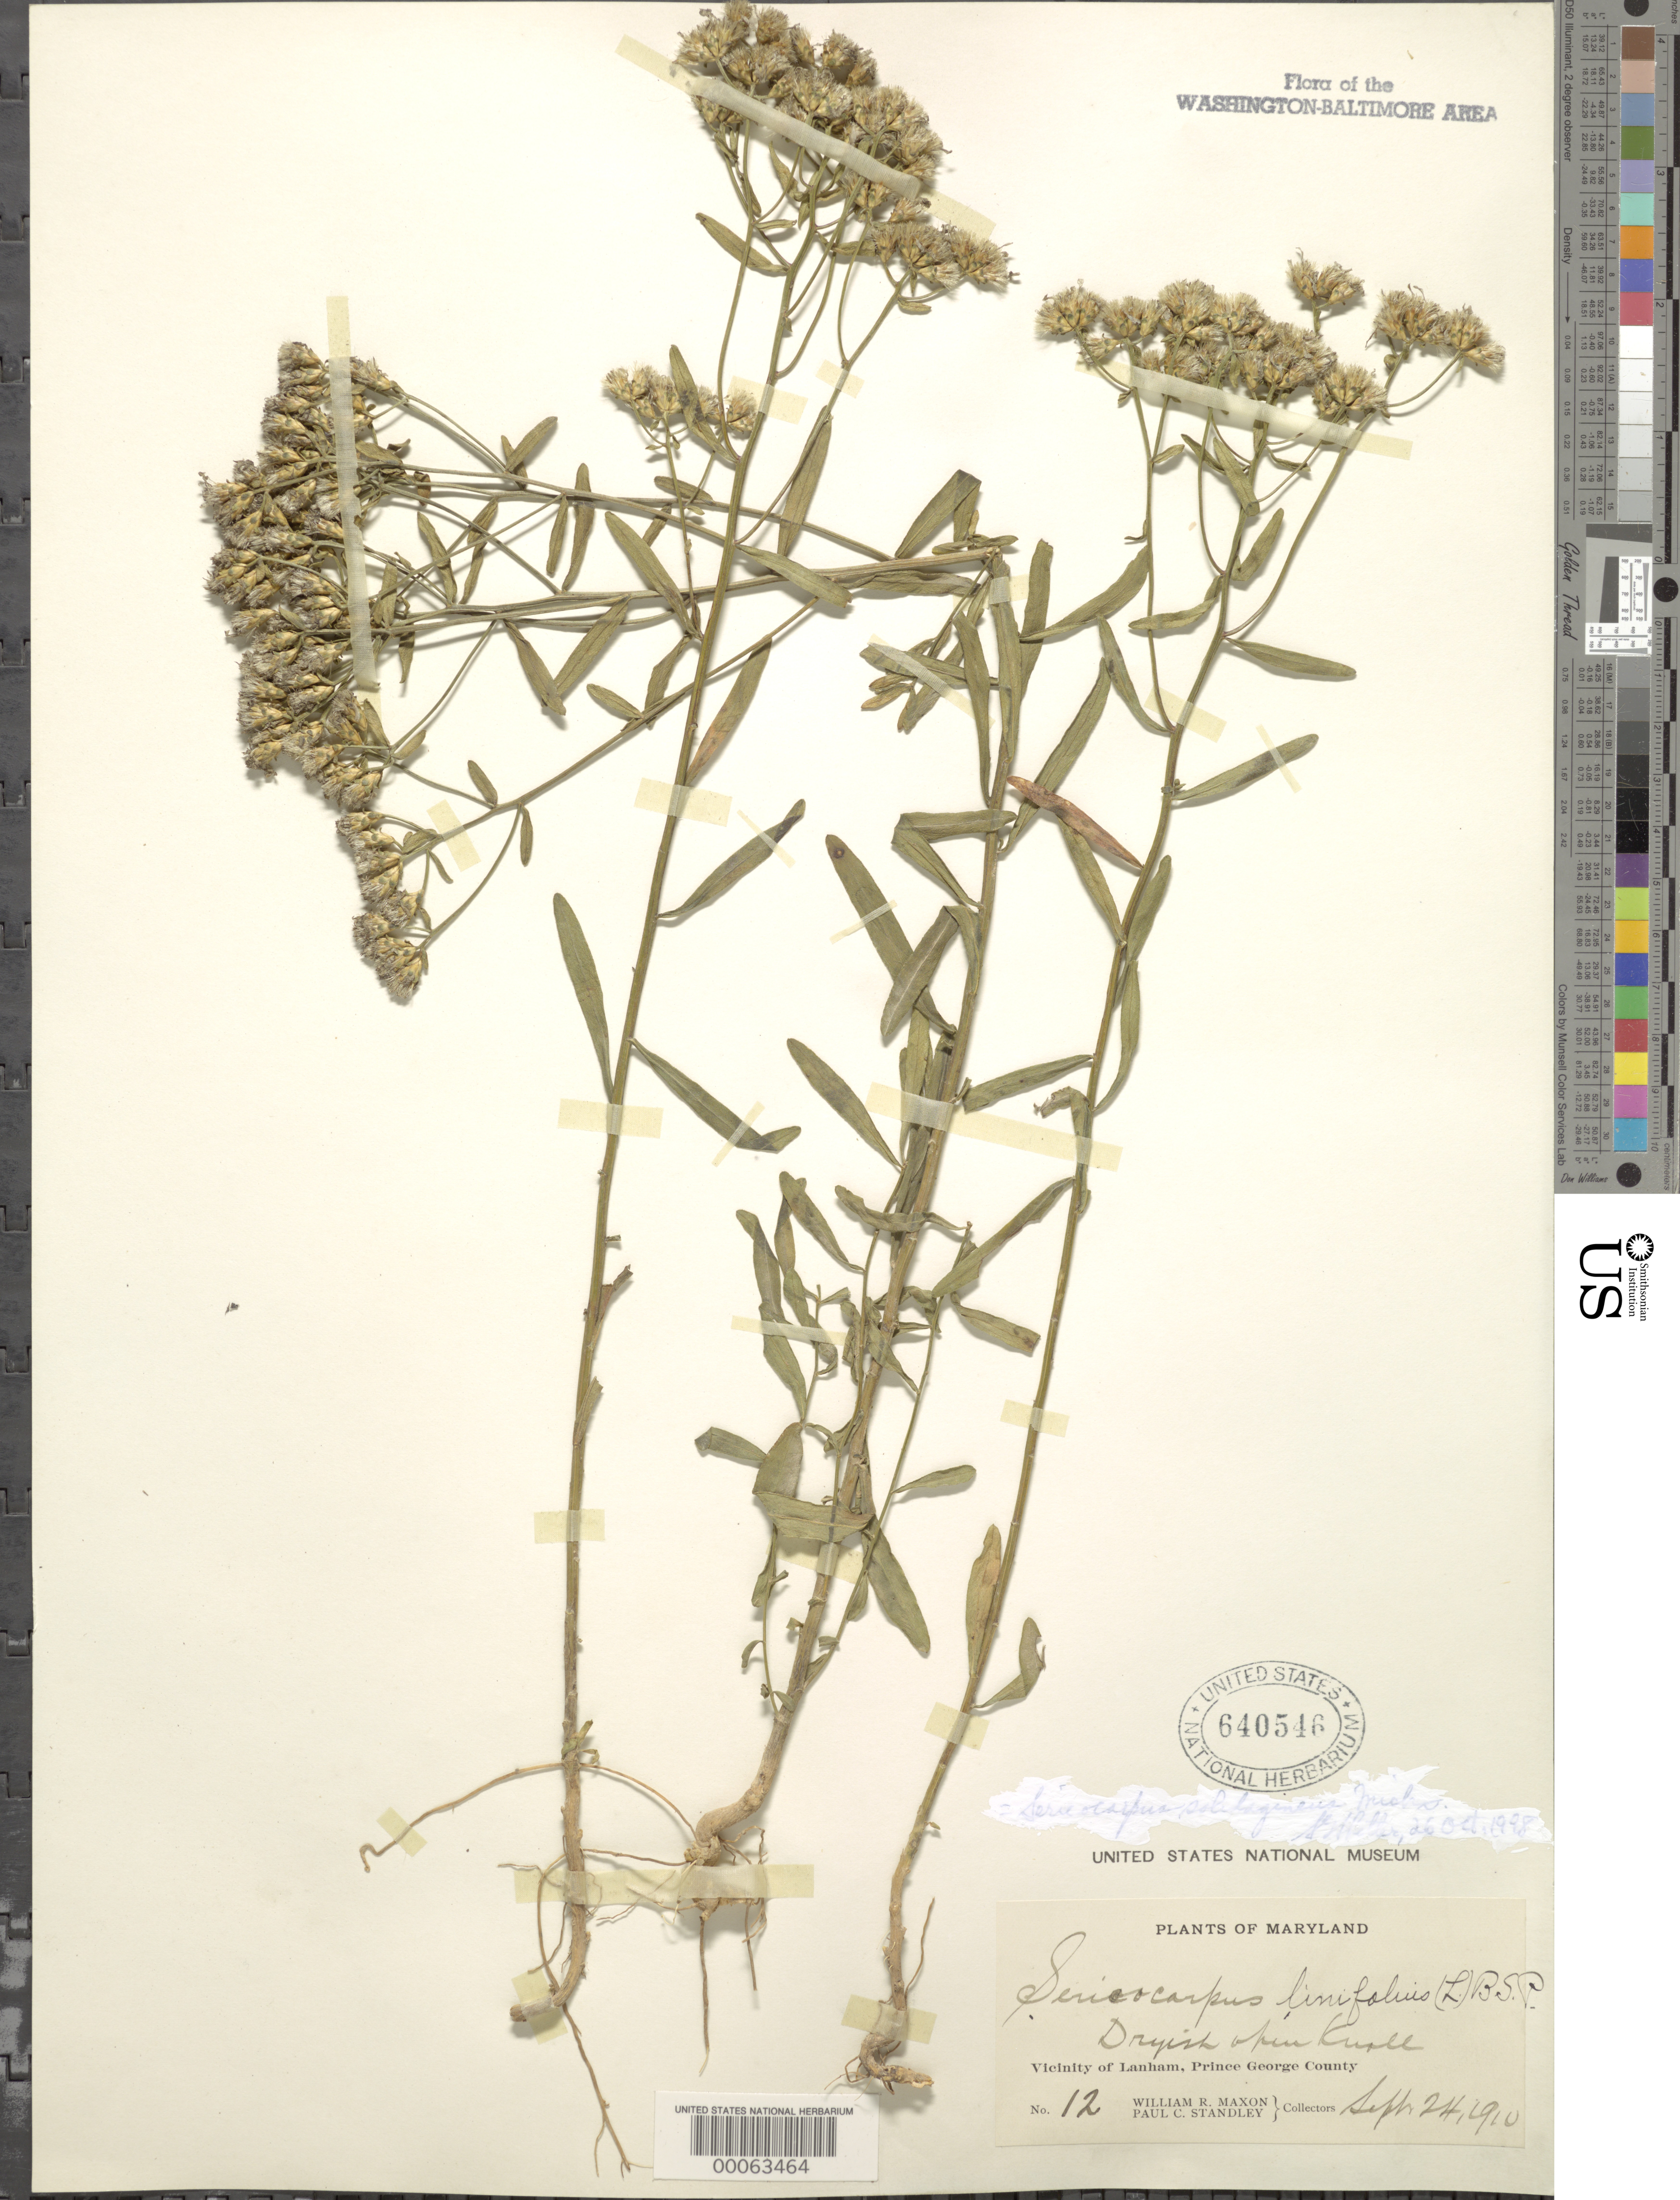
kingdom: Plantae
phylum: Tracheophyta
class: Magnoliopsida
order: Asterales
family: Asteraceae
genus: Sericocarpus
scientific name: Sericocarpus linifolius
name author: (L.) Britton, Stearns & Poggenb.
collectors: W. R. Maxon & P. C. Standley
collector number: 12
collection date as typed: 24 Sep 1910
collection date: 1910-09-24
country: United States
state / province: Maryland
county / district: Prince George's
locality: Lanham vicinity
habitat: Dryish open knoll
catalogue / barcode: US 640546